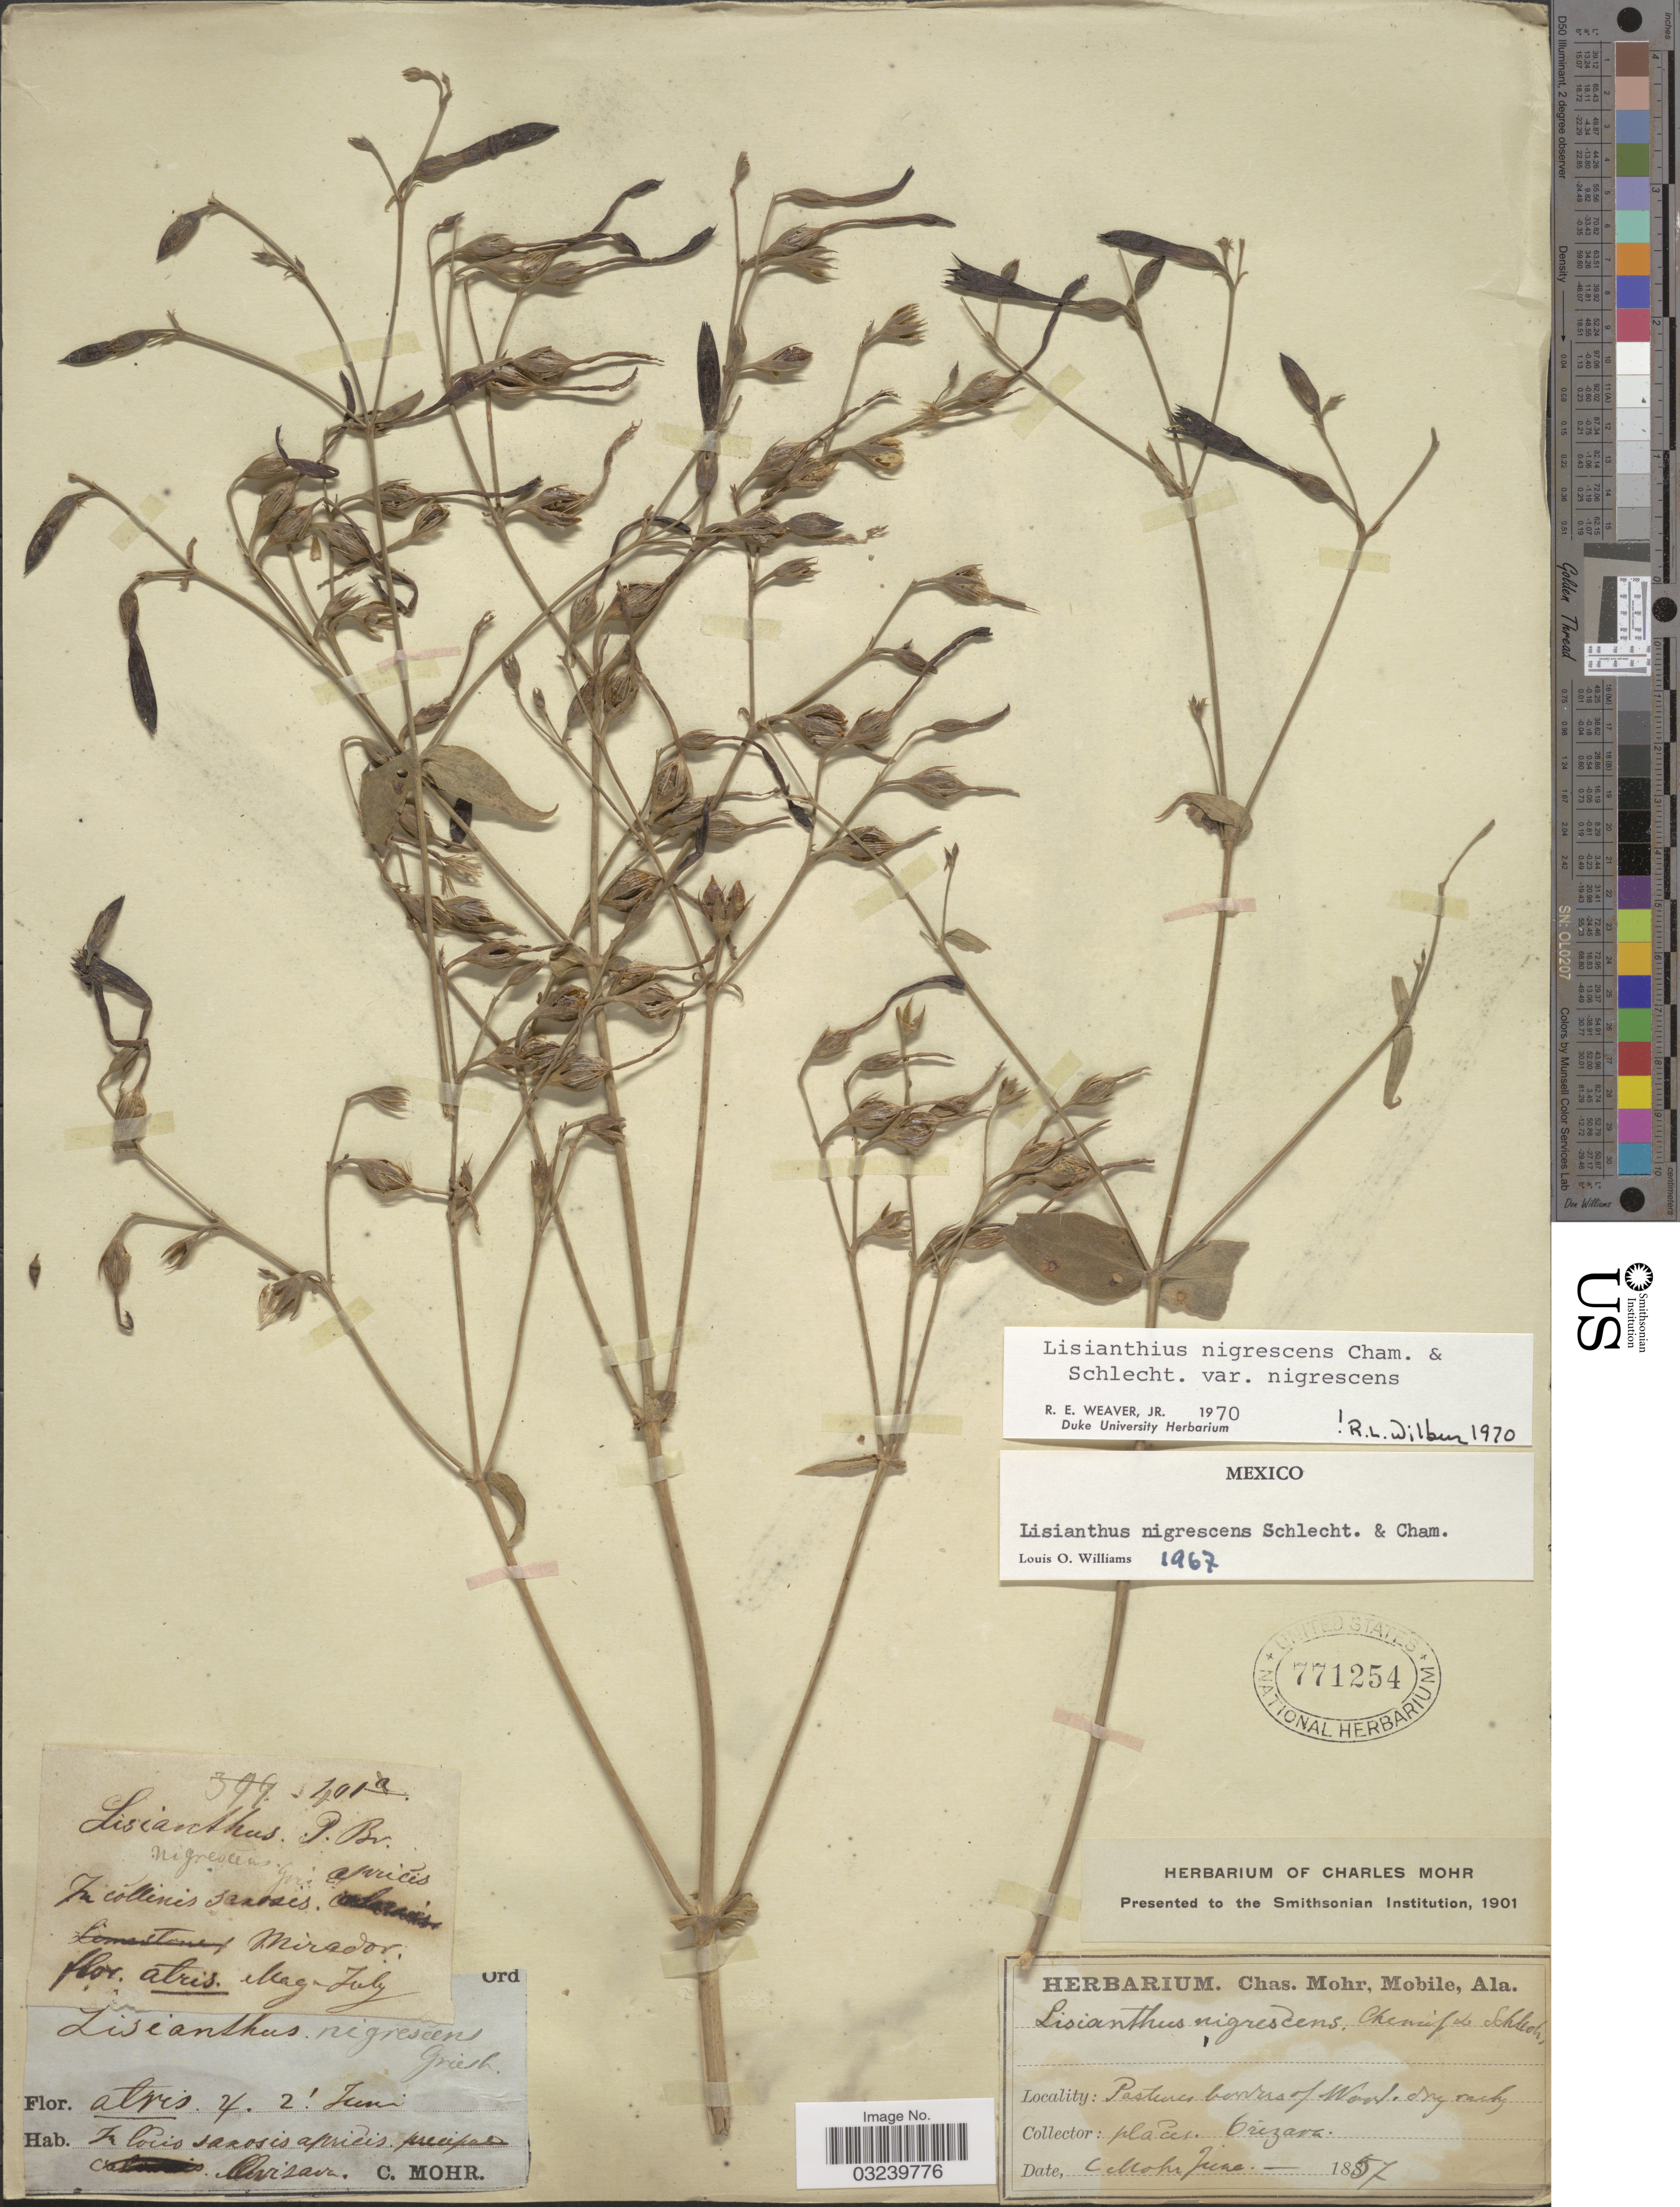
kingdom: Plantae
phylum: Tracheophyta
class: Magnoliopsida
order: Gentianales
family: Gentianaceae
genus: Lisianthius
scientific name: Lisianthius nigrescens var. nigrescens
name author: Schltdl. & Cham.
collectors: Mohr, C. T. (herbarium)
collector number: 401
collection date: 1857-06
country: Mexico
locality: Mirador, Orizava.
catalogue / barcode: US 771254